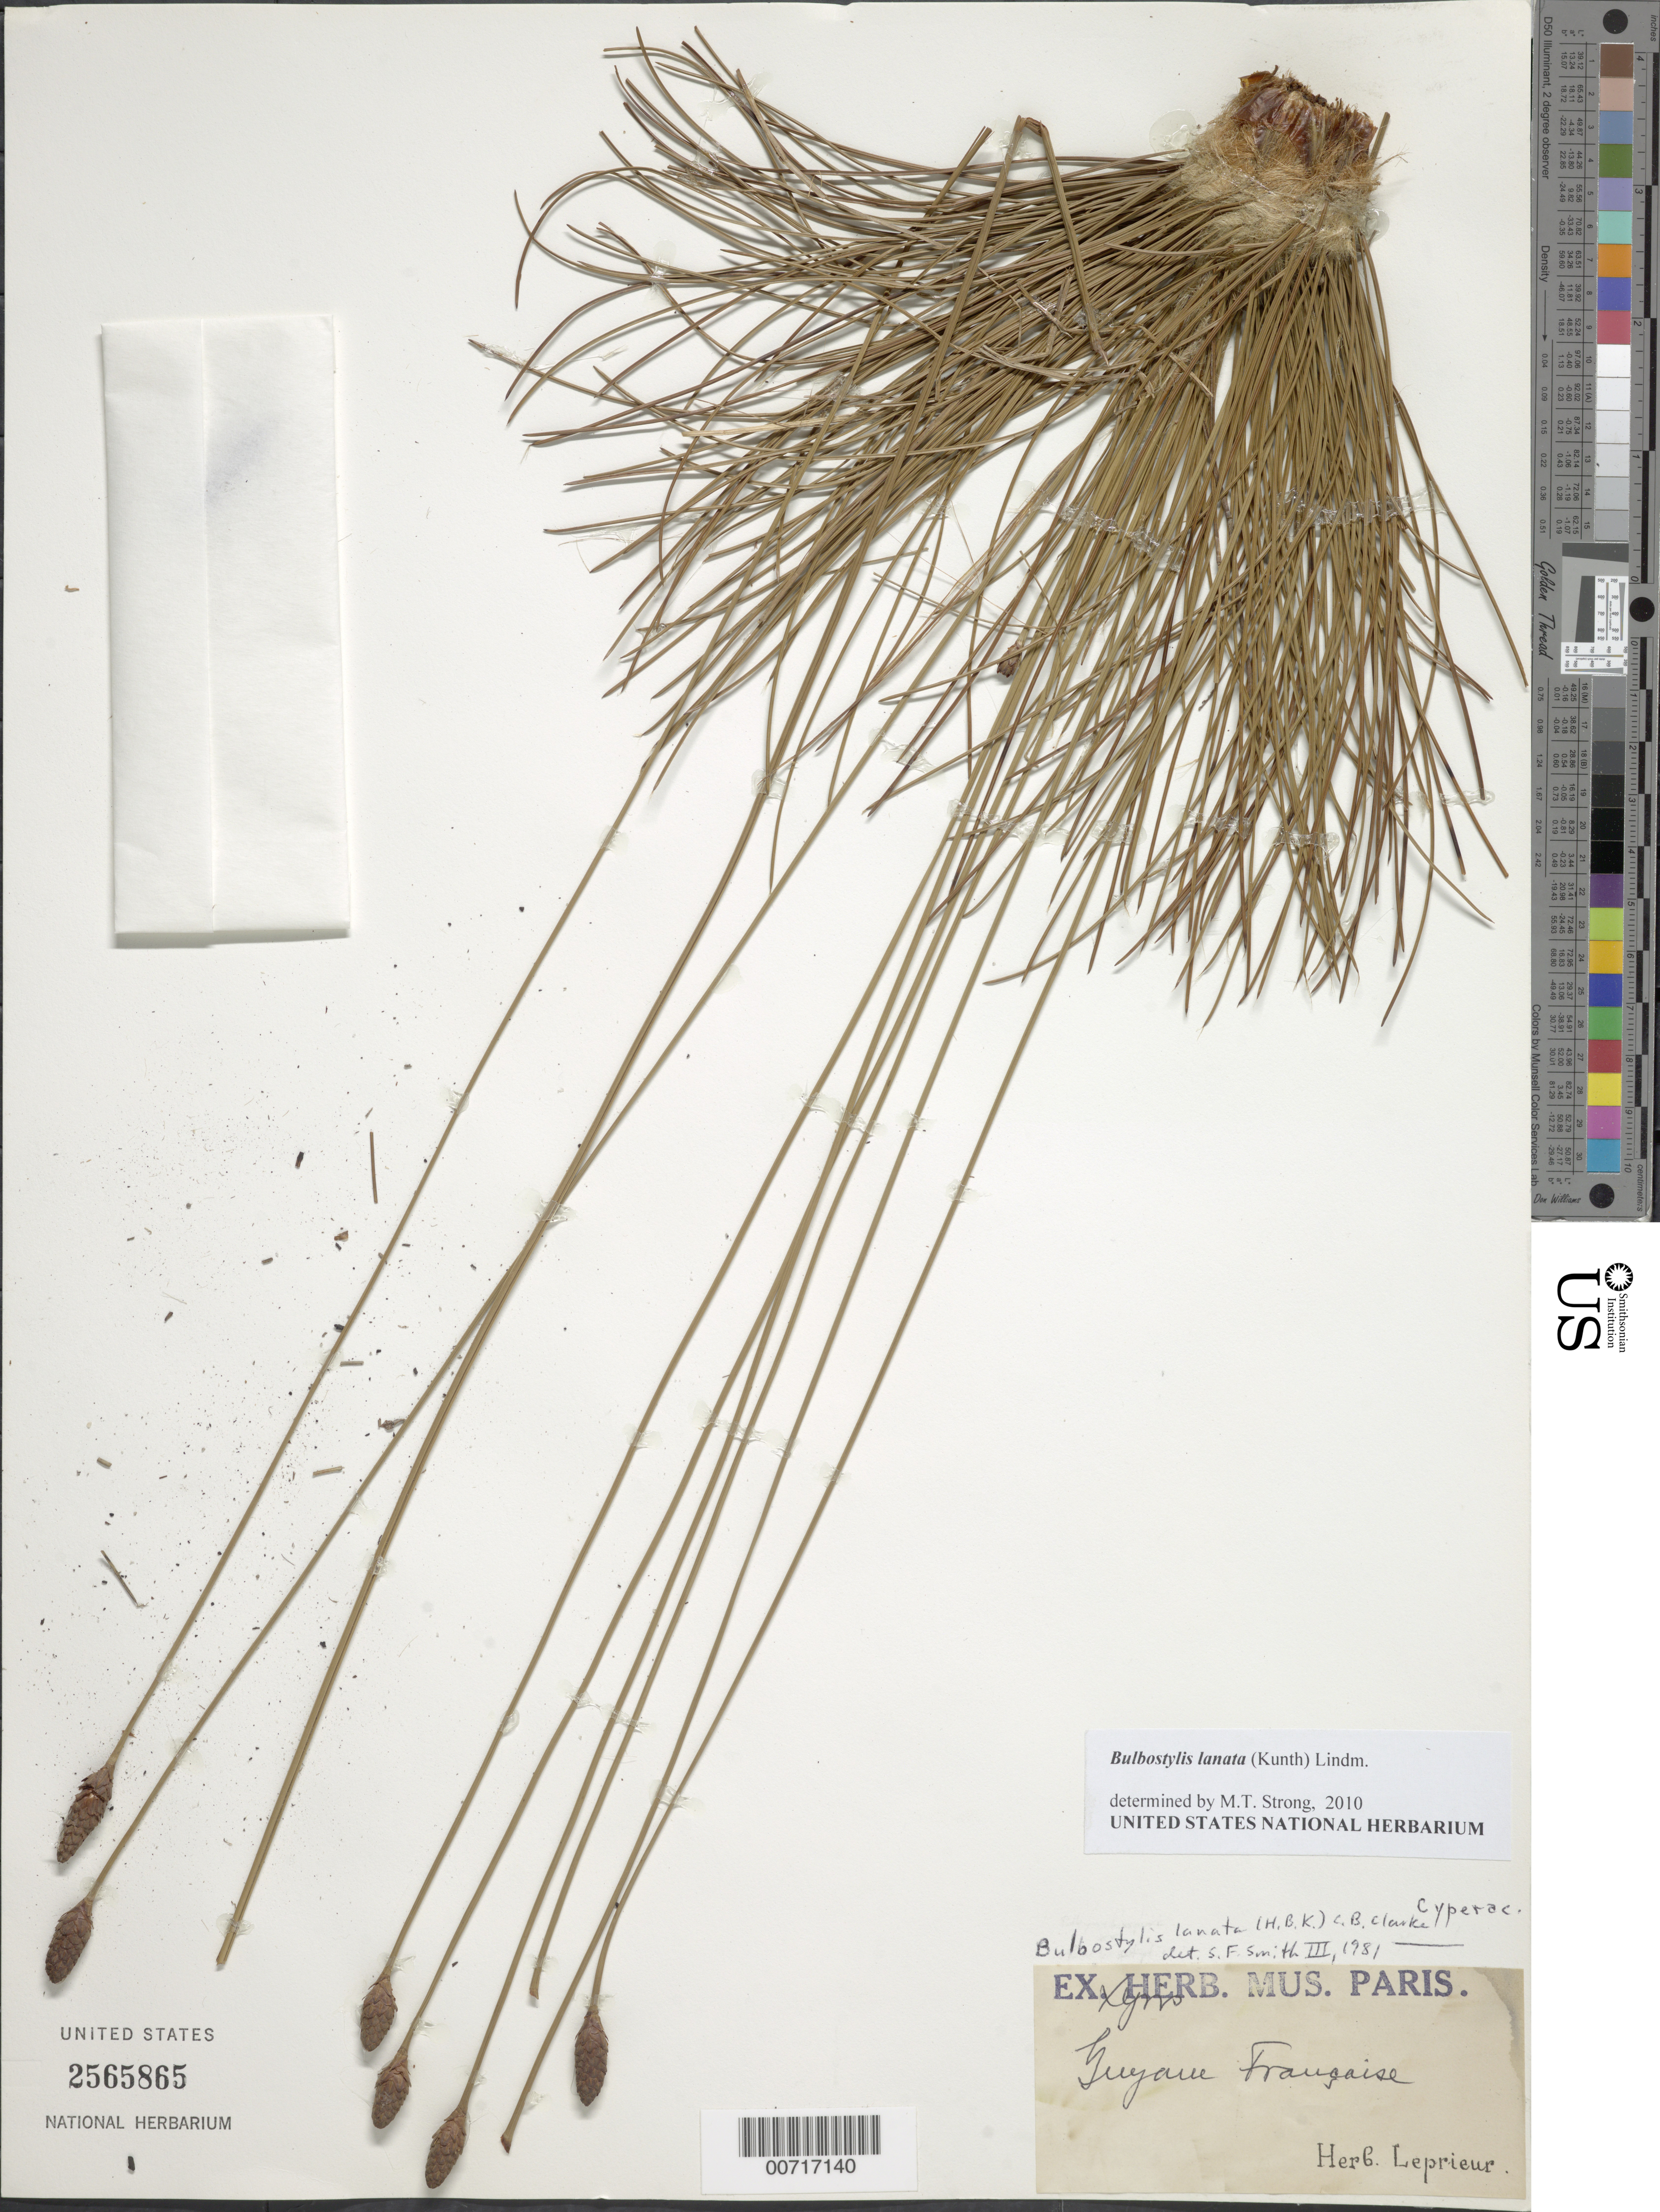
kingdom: Plantae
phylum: Tracheophyta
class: Liliopsida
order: Poales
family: Cyperaceae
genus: Bulbostylis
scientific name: Bulbostylis lanata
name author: (Kunth) Lindm.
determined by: Strong, M. T., (US), Smithsonian Institution - National Museum of Natural History (UNITED STATES)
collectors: F. M. R. Leprieur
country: French Guiana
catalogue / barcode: US 2565865